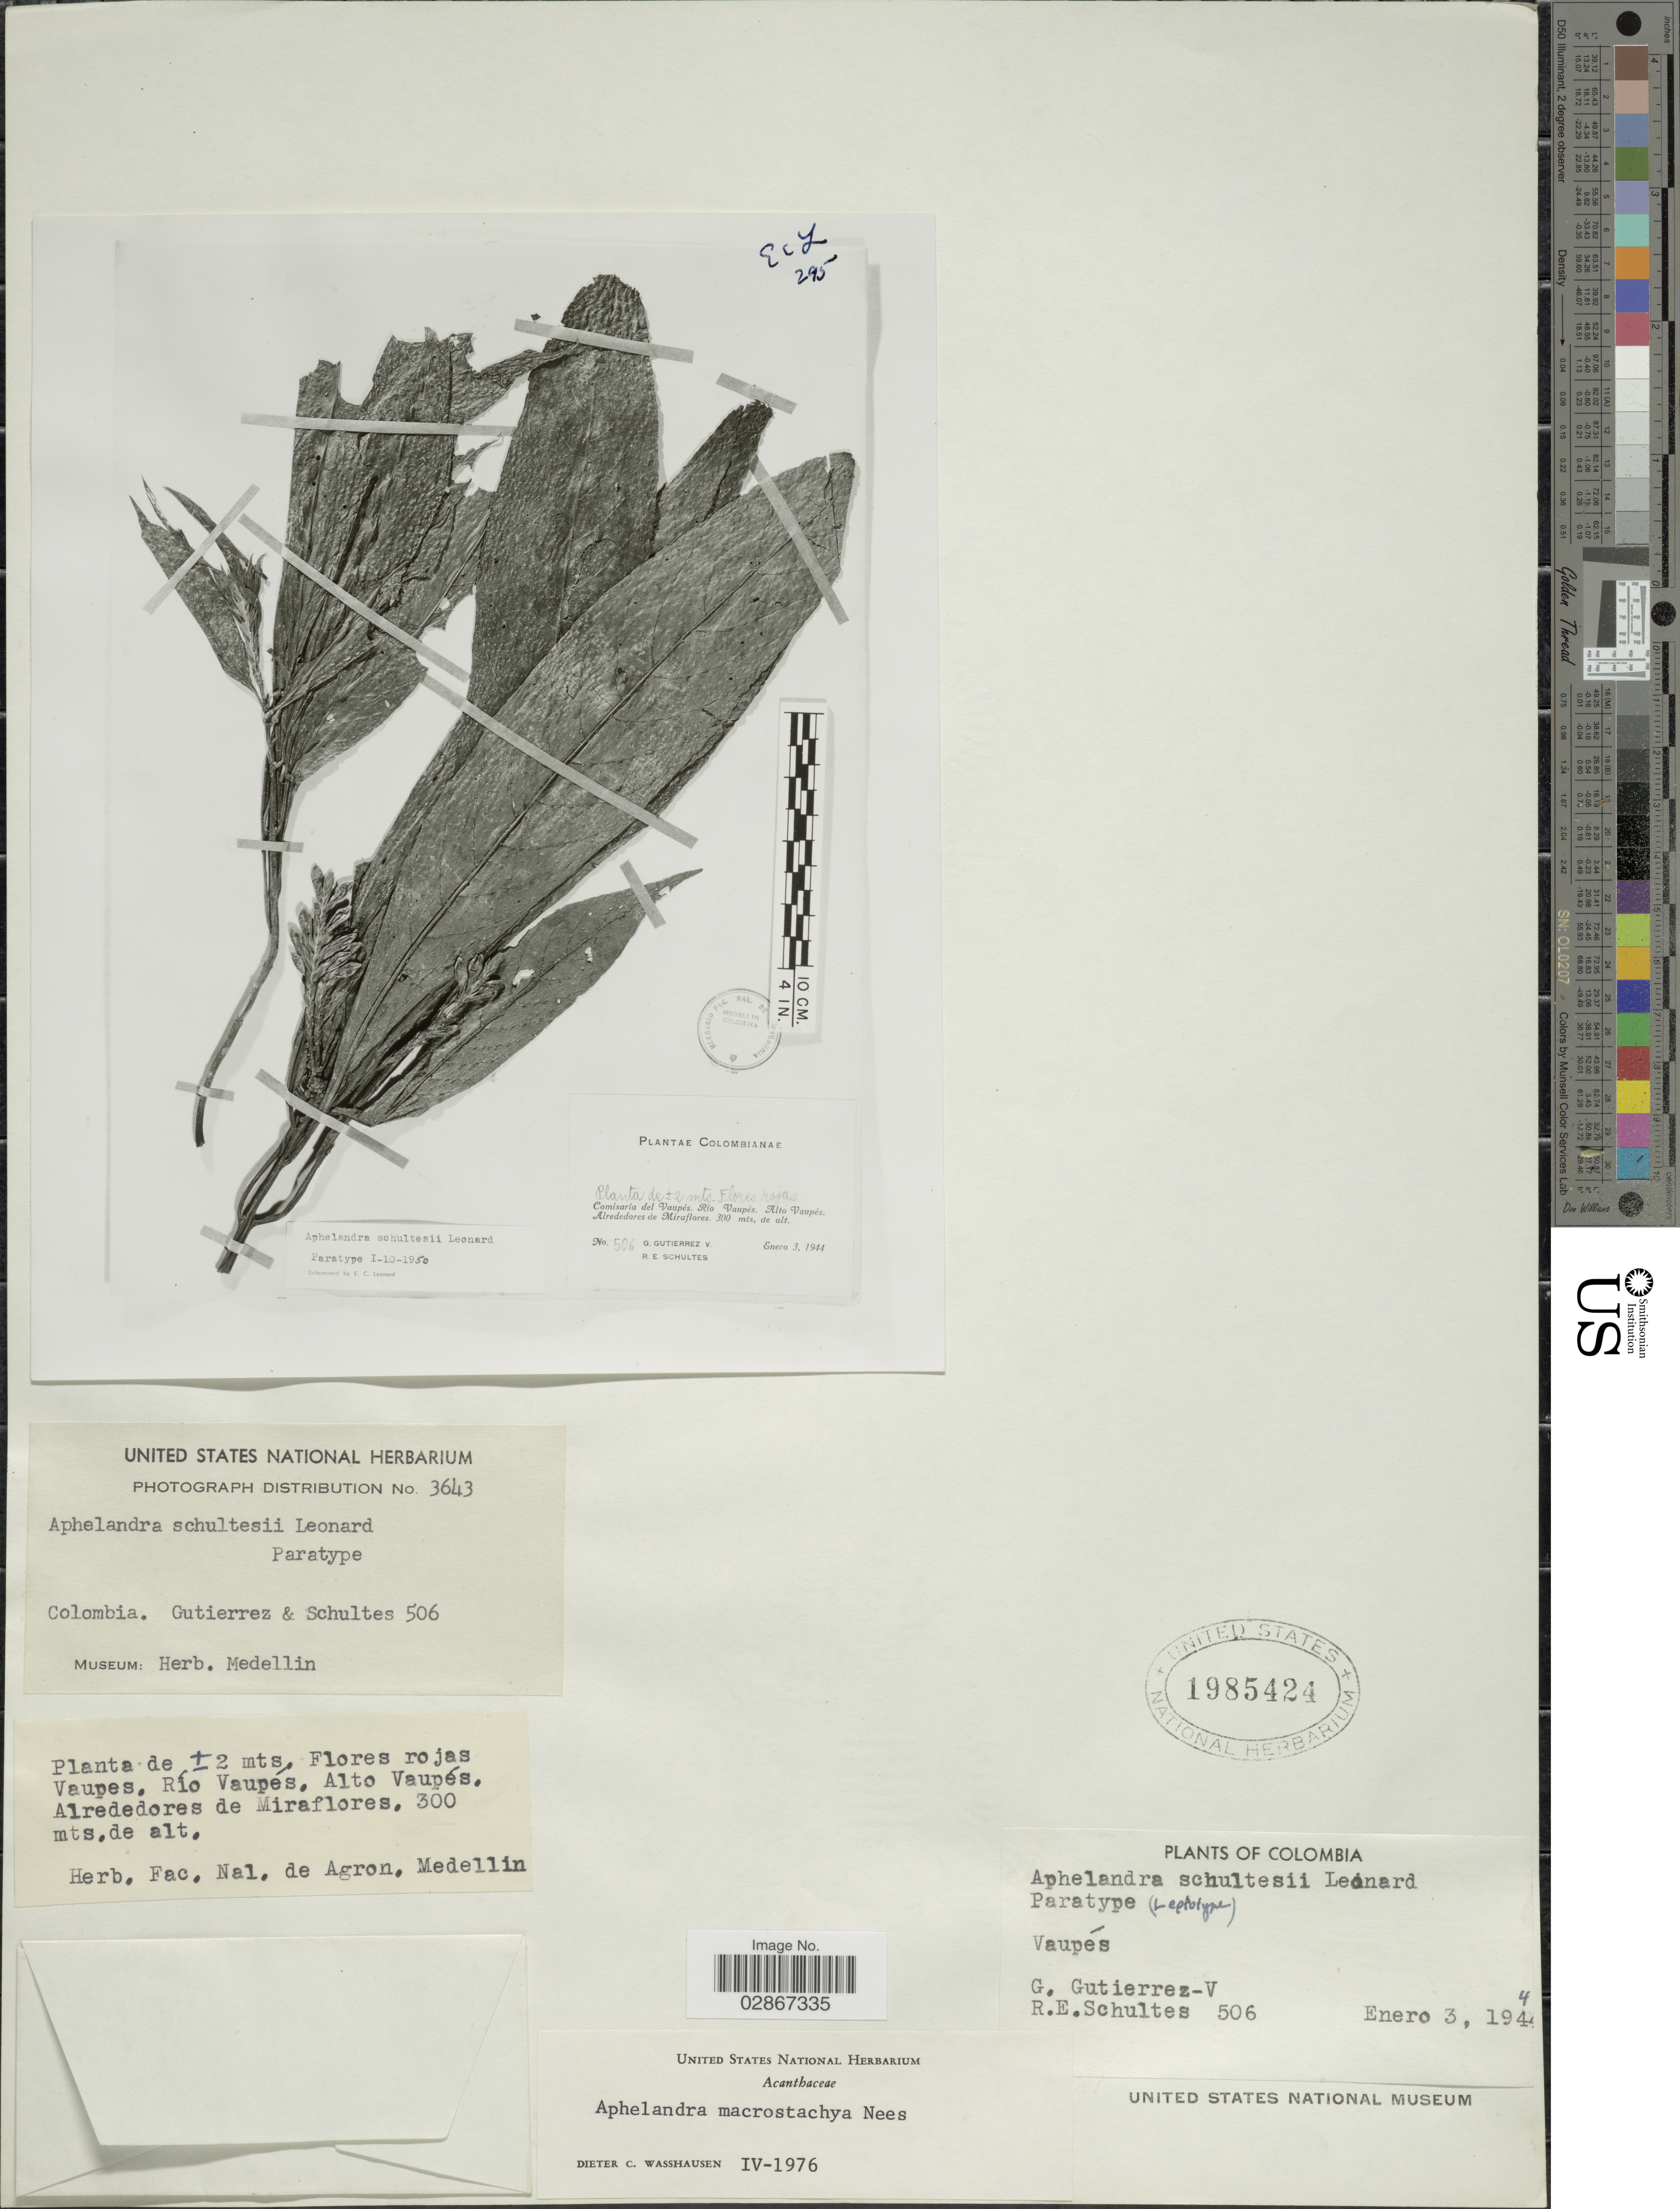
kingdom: Plantae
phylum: Tracheophyta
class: Magnoliopsida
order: Lamiales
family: Acanthaceae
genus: Aphelandra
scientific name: Aphelandra macrostachya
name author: Nees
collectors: G. Gutiérrez V. & R. E. Schultes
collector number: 506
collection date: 1944-01-03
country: Colombia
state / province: Vaupés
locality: Río Vaupés, Alto Vaupés. Alrededores de Miraflores.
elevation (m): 300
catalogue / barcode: US 1985424